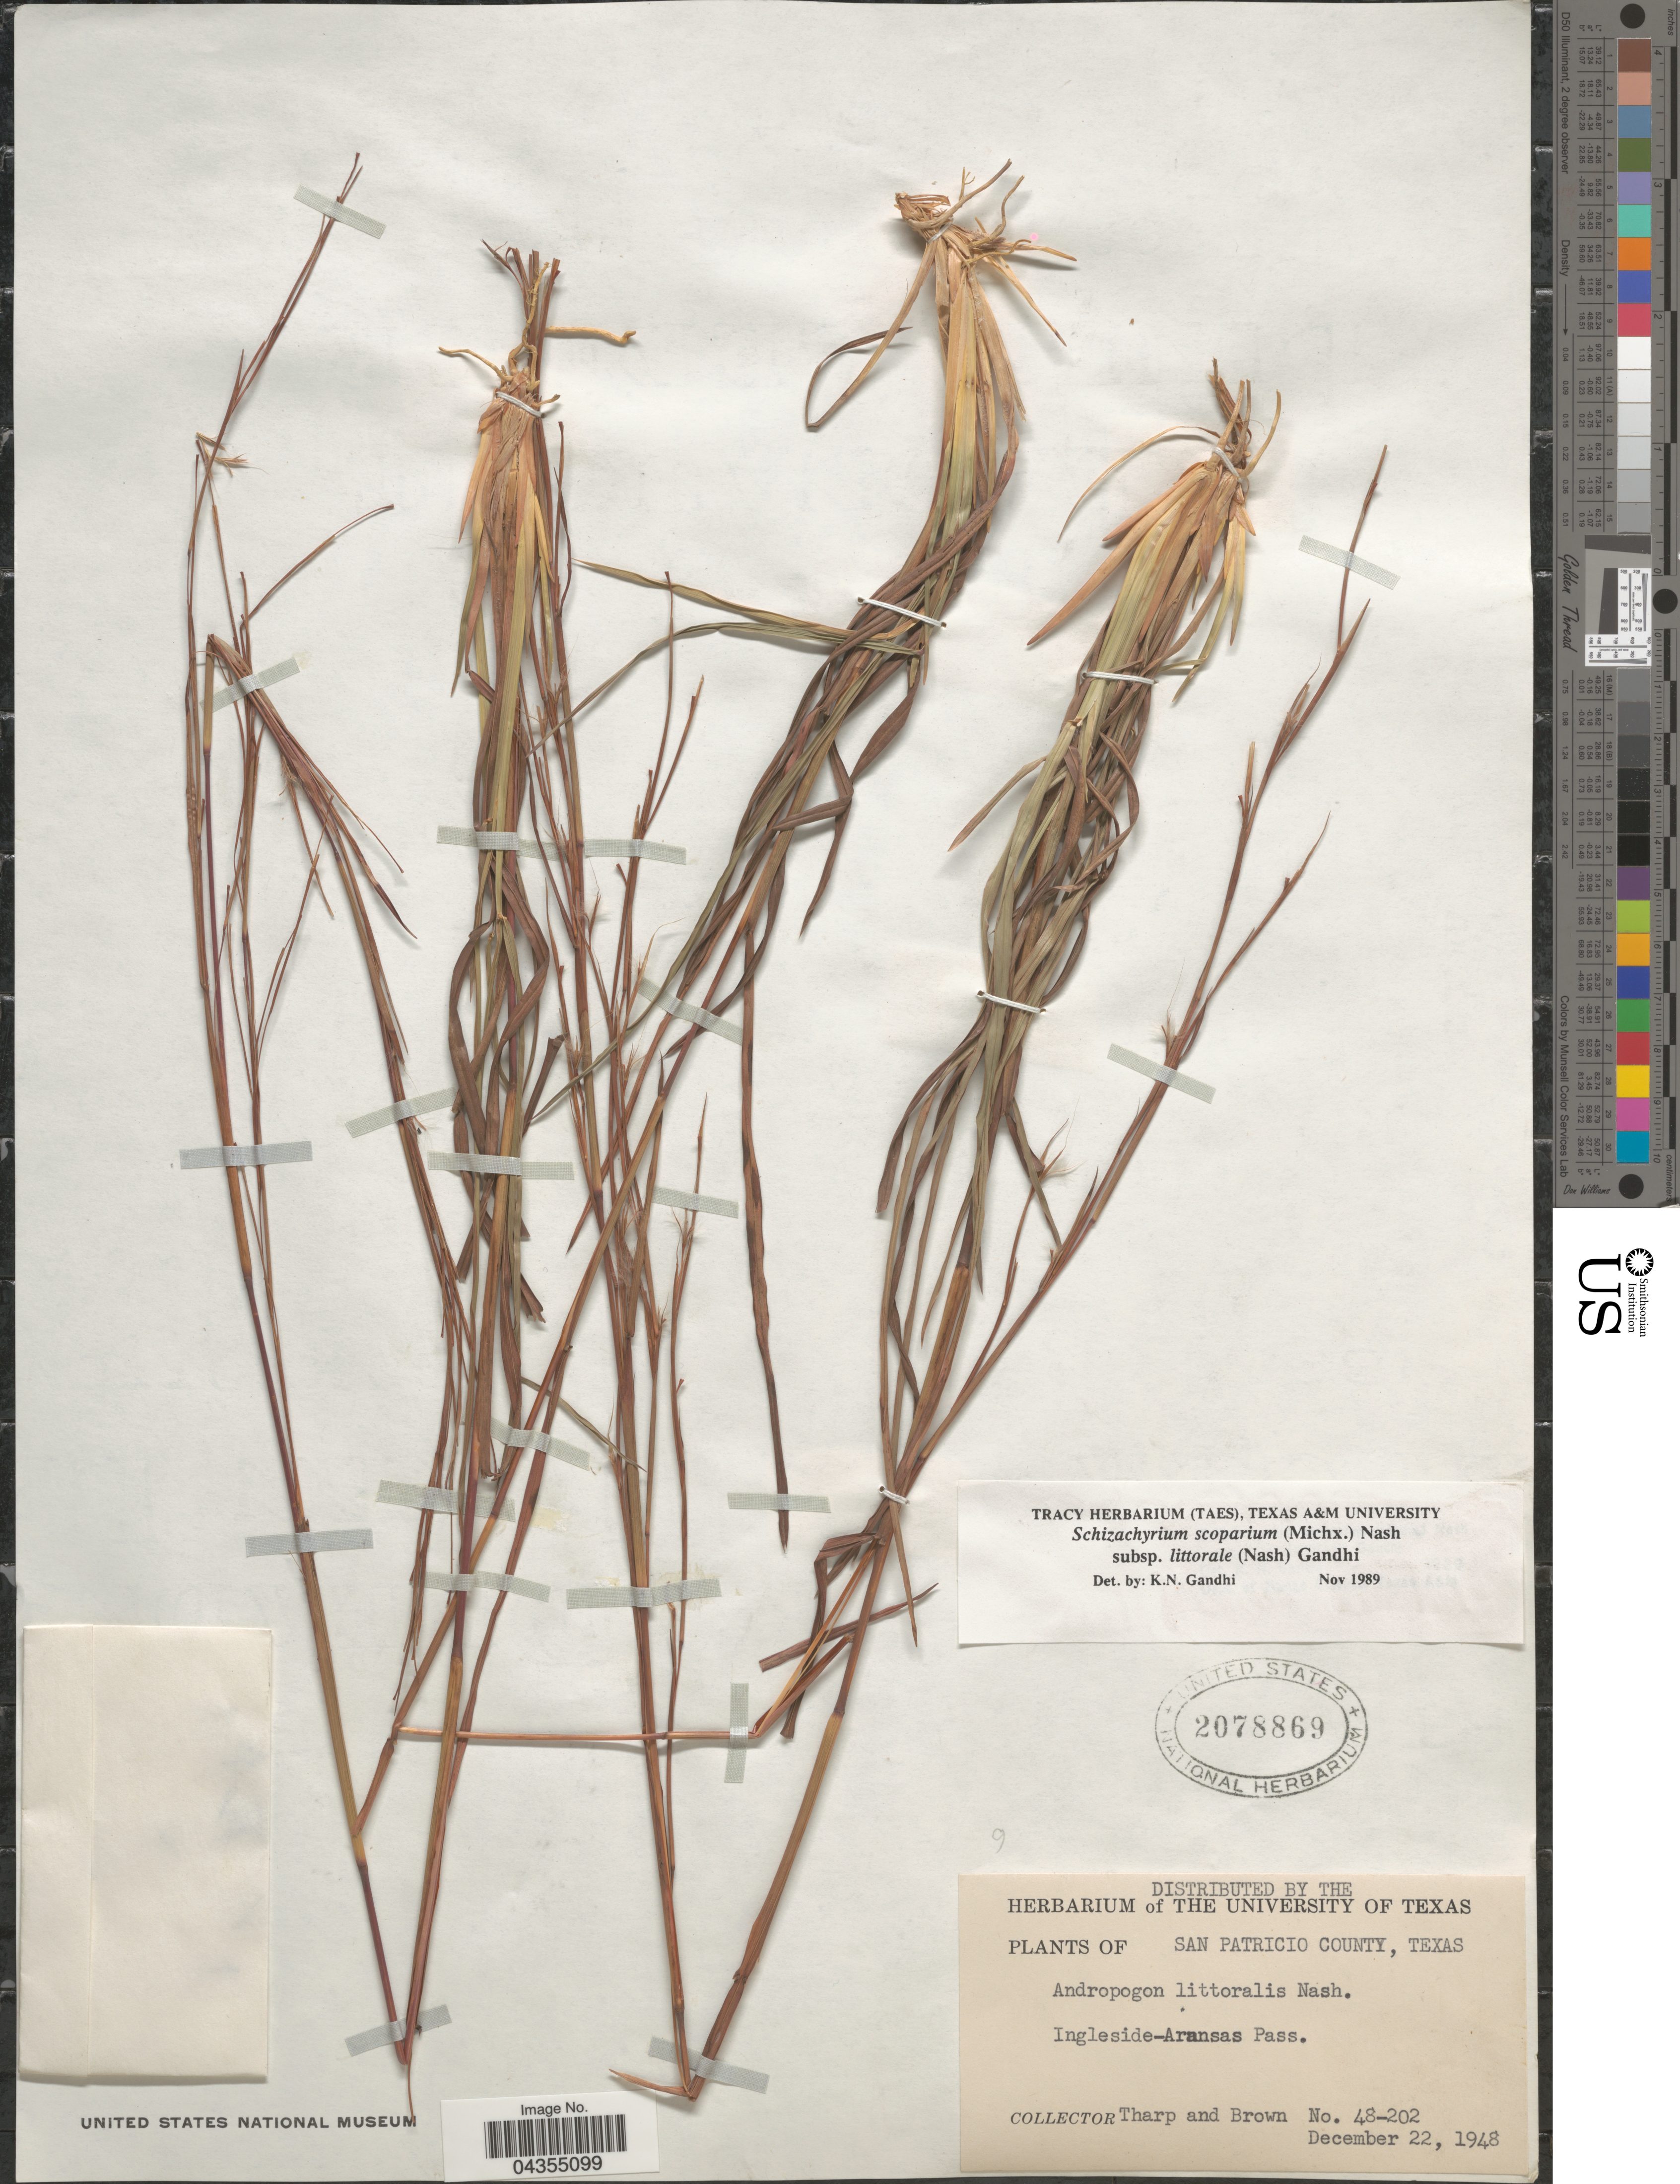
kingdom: Plantae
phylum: Tracheophyta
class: Liliopsida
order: Poales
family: Poaceae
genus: Schizachyrium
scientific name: Schizachyrium scoparium var. littorale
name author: (Nash) Gould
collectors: Tharp, -- & -- Brown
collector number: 48-202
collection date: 1948-12-22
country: United States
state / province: Texas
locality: San Patricio County. Ingleside-Aransas Pass.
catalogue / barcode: US 2078869